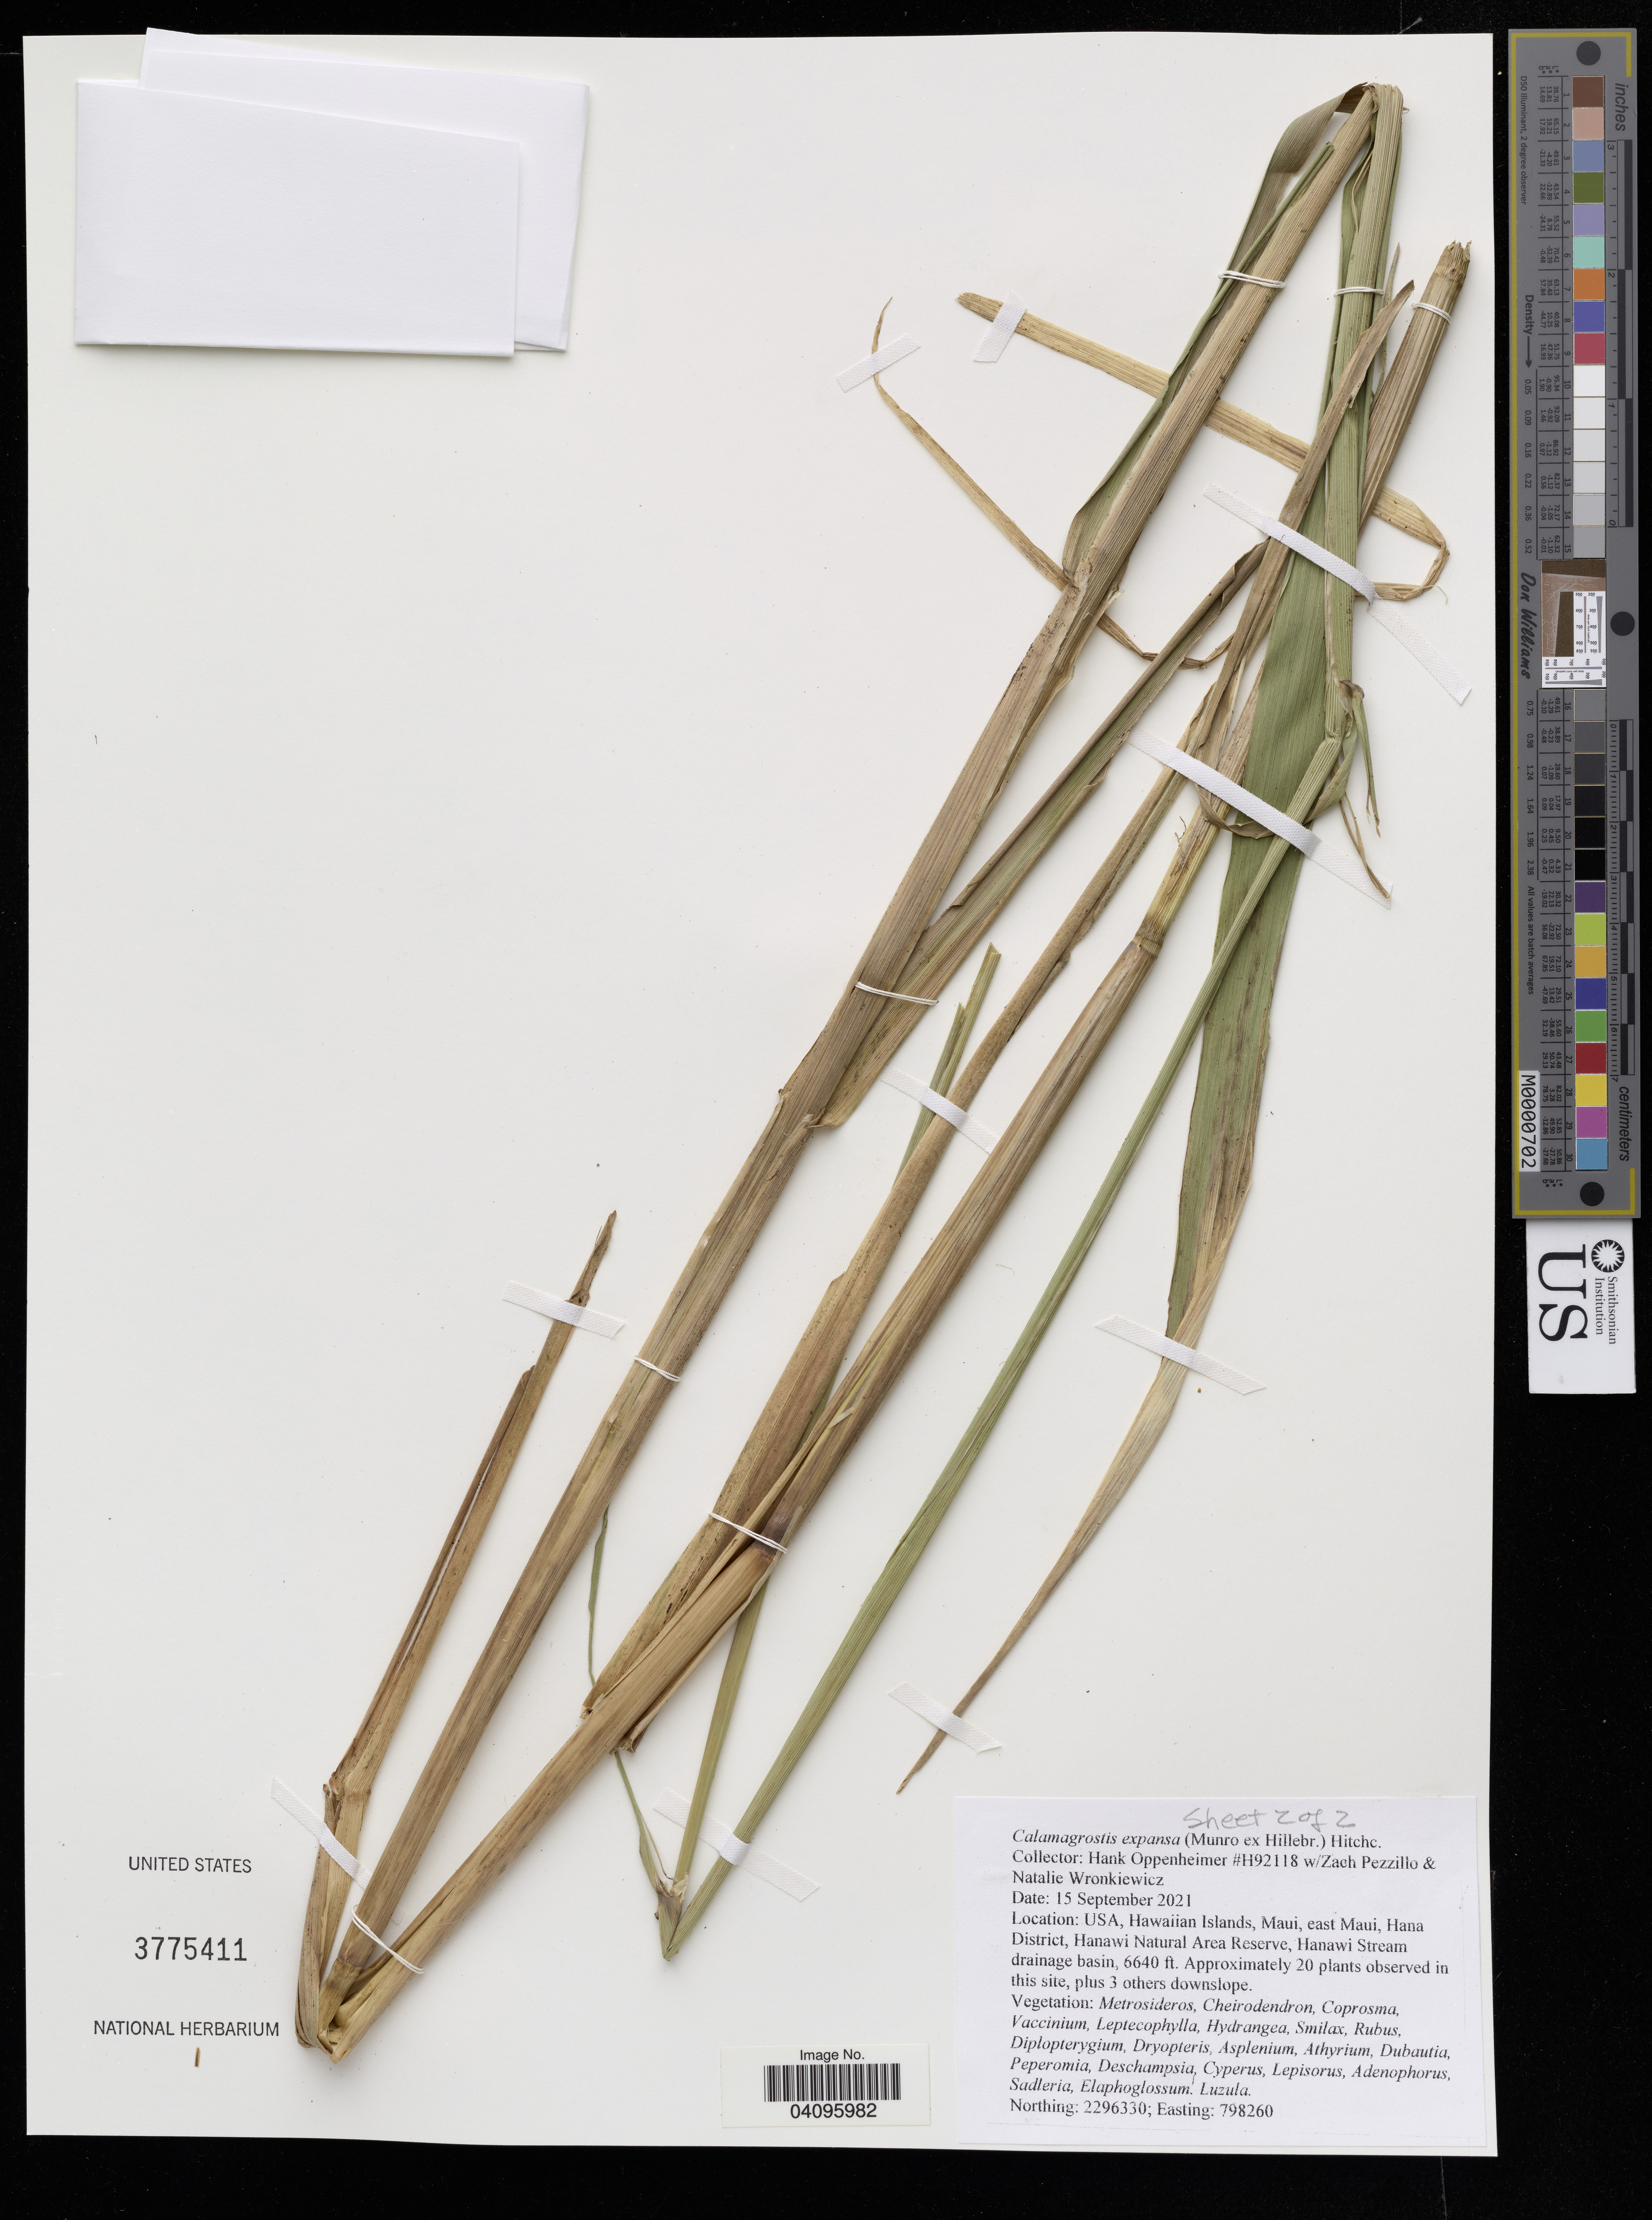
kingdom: Plantae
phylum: Tracheophyta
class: Liliopsida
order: Poales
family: Poaceae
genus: Greeneochloa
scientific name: Greeneochloa expansa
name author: (Munro ex Hillebr.) P.M. Peterson et al.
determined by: Wagner, W. L., (BOT), Smithsonian Institution - National Museum of Natural History (UNITED STATES)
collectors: H. Oppenheimer, Z. Pezzillo & N. Wronkiewicz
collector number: H92118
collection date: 2021-09-15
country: United States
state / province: Hawaii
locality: USA, Hawaiian Islands, Maui, east Maui, Hana District, Hanawi Natural Area Reserve, Hanawi Stream drainage basin. Northing 2296330, Easting 798260.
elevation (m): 2024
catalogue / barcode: US 3775411